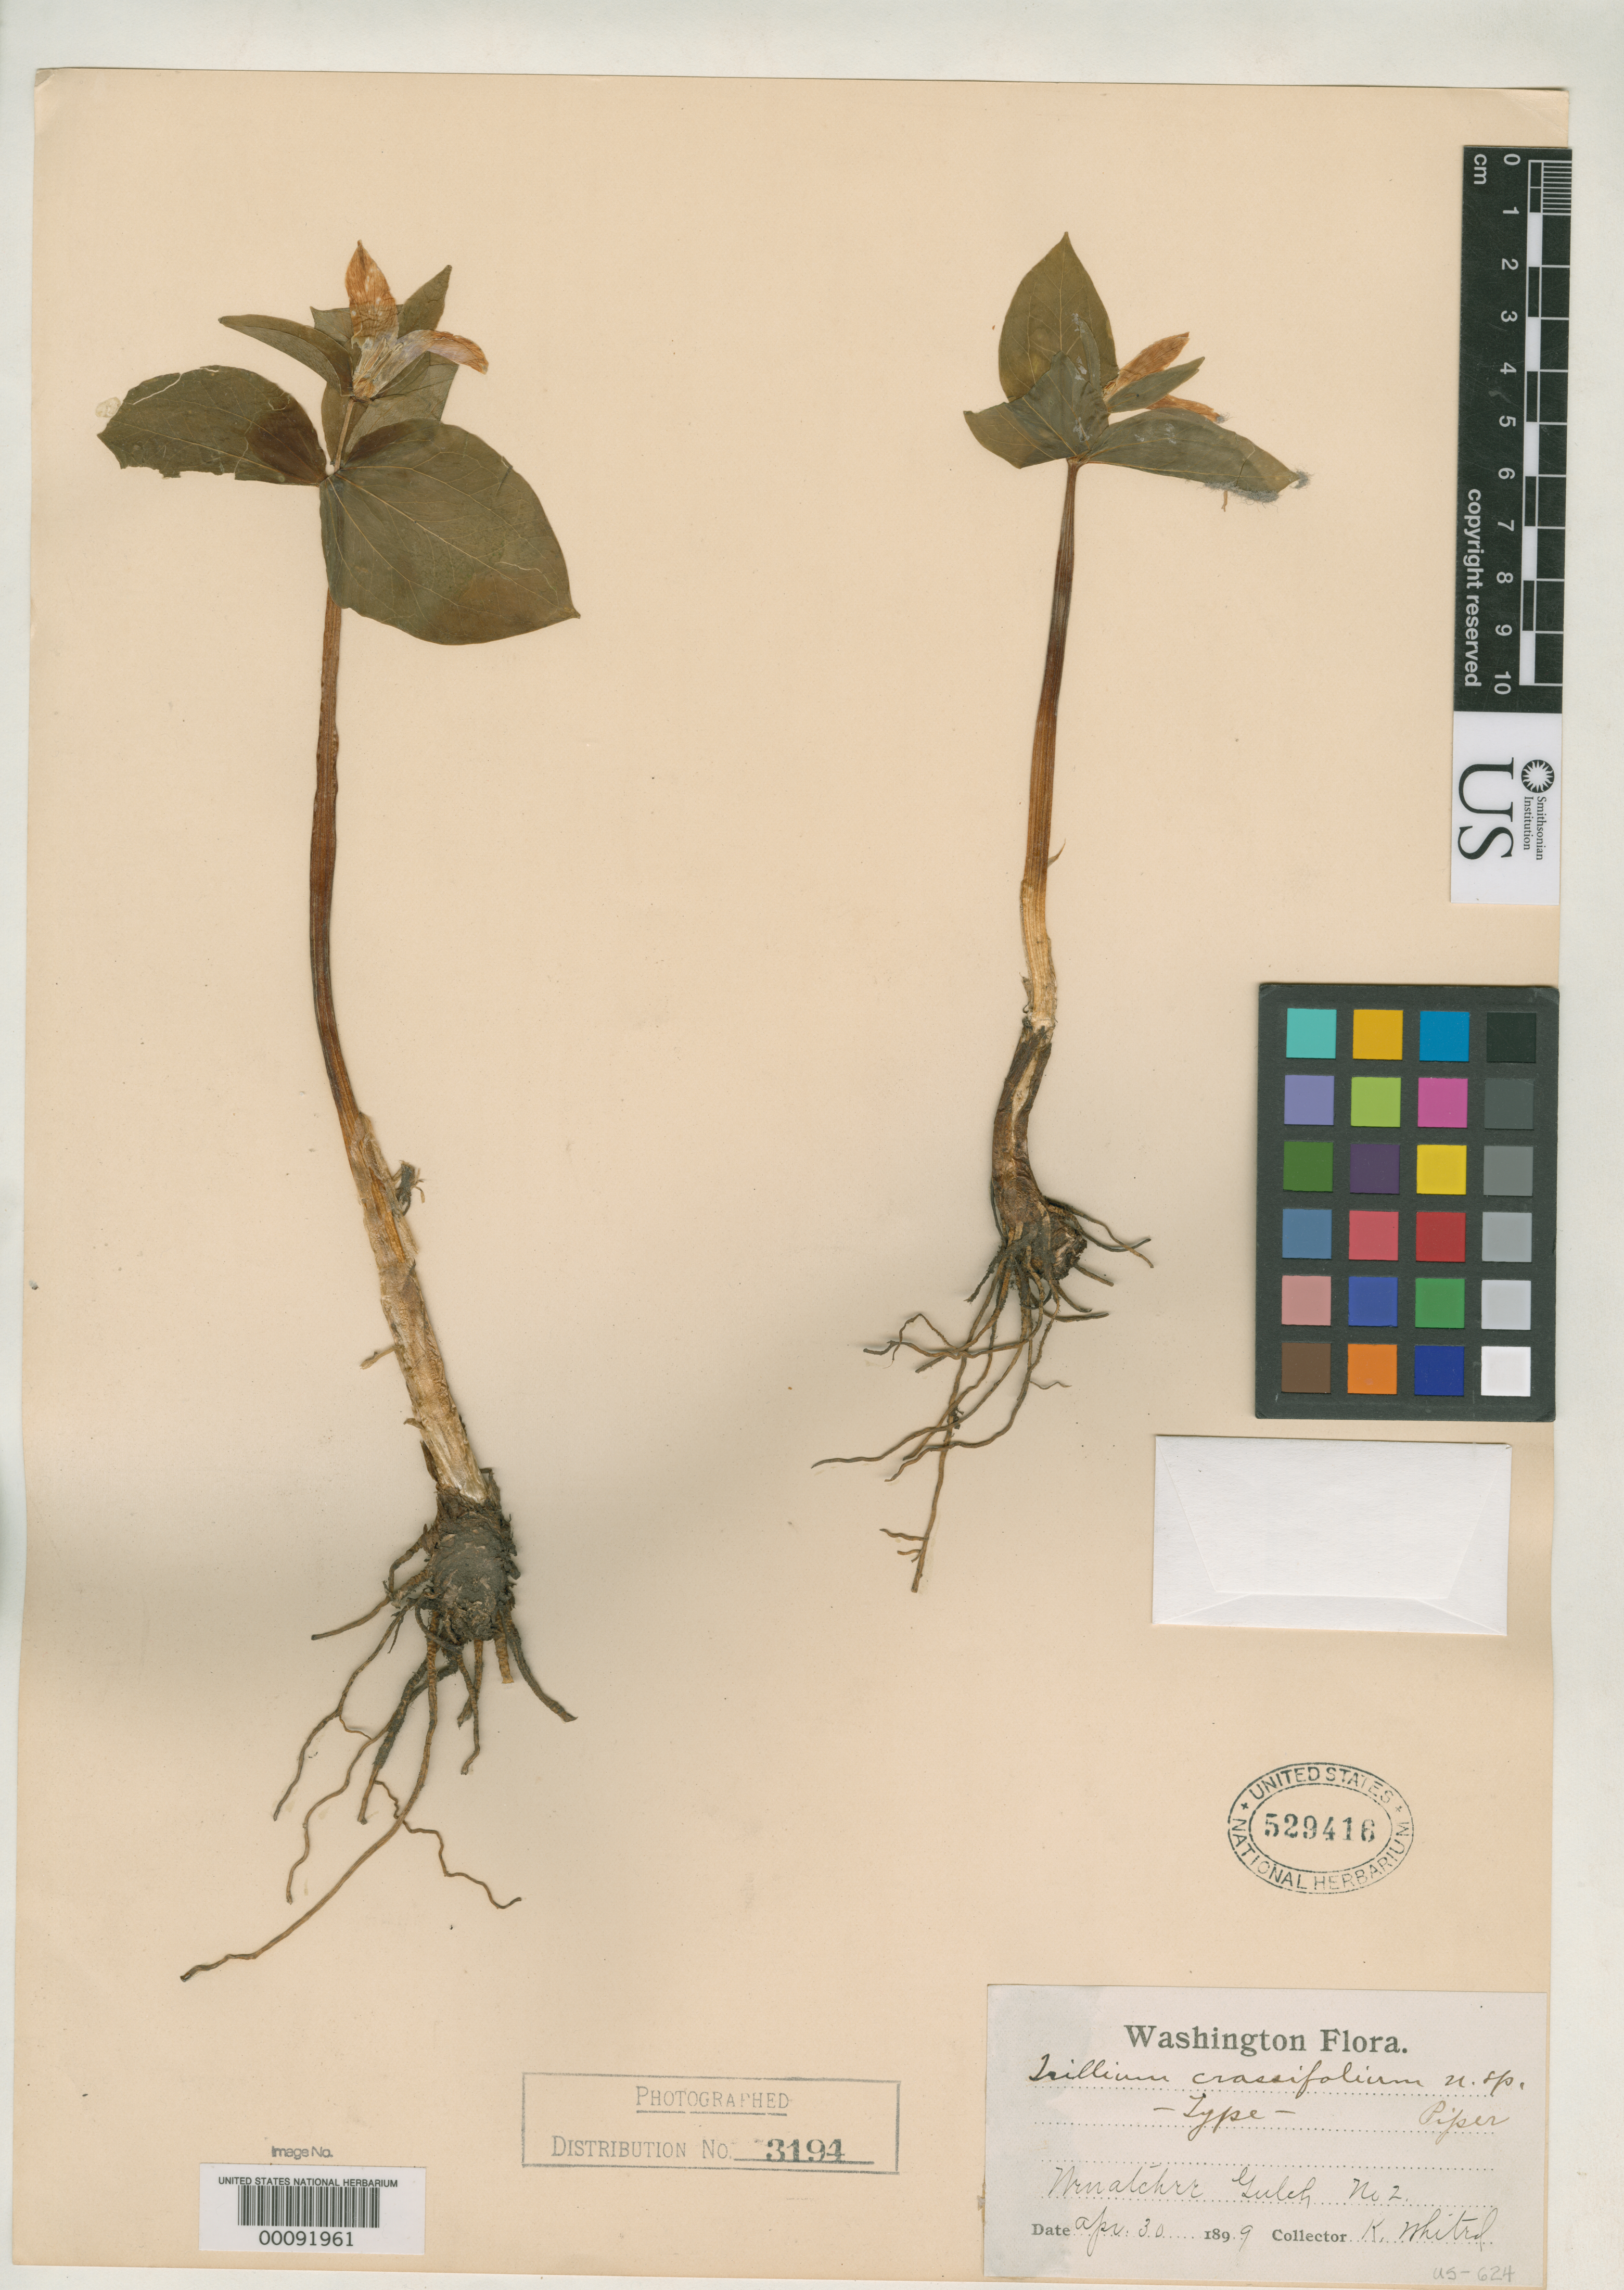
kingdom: Plantae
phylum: Tracheophyta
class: Liliopsida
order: Liliales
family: Melanthiaceae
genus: Trillium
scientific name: Trillium crassifolium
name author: Piper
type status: Type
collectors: K. Whited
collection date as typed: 30 Apr 1899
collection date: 1899-04-30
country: United States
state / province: Washington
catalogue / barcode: US 529416